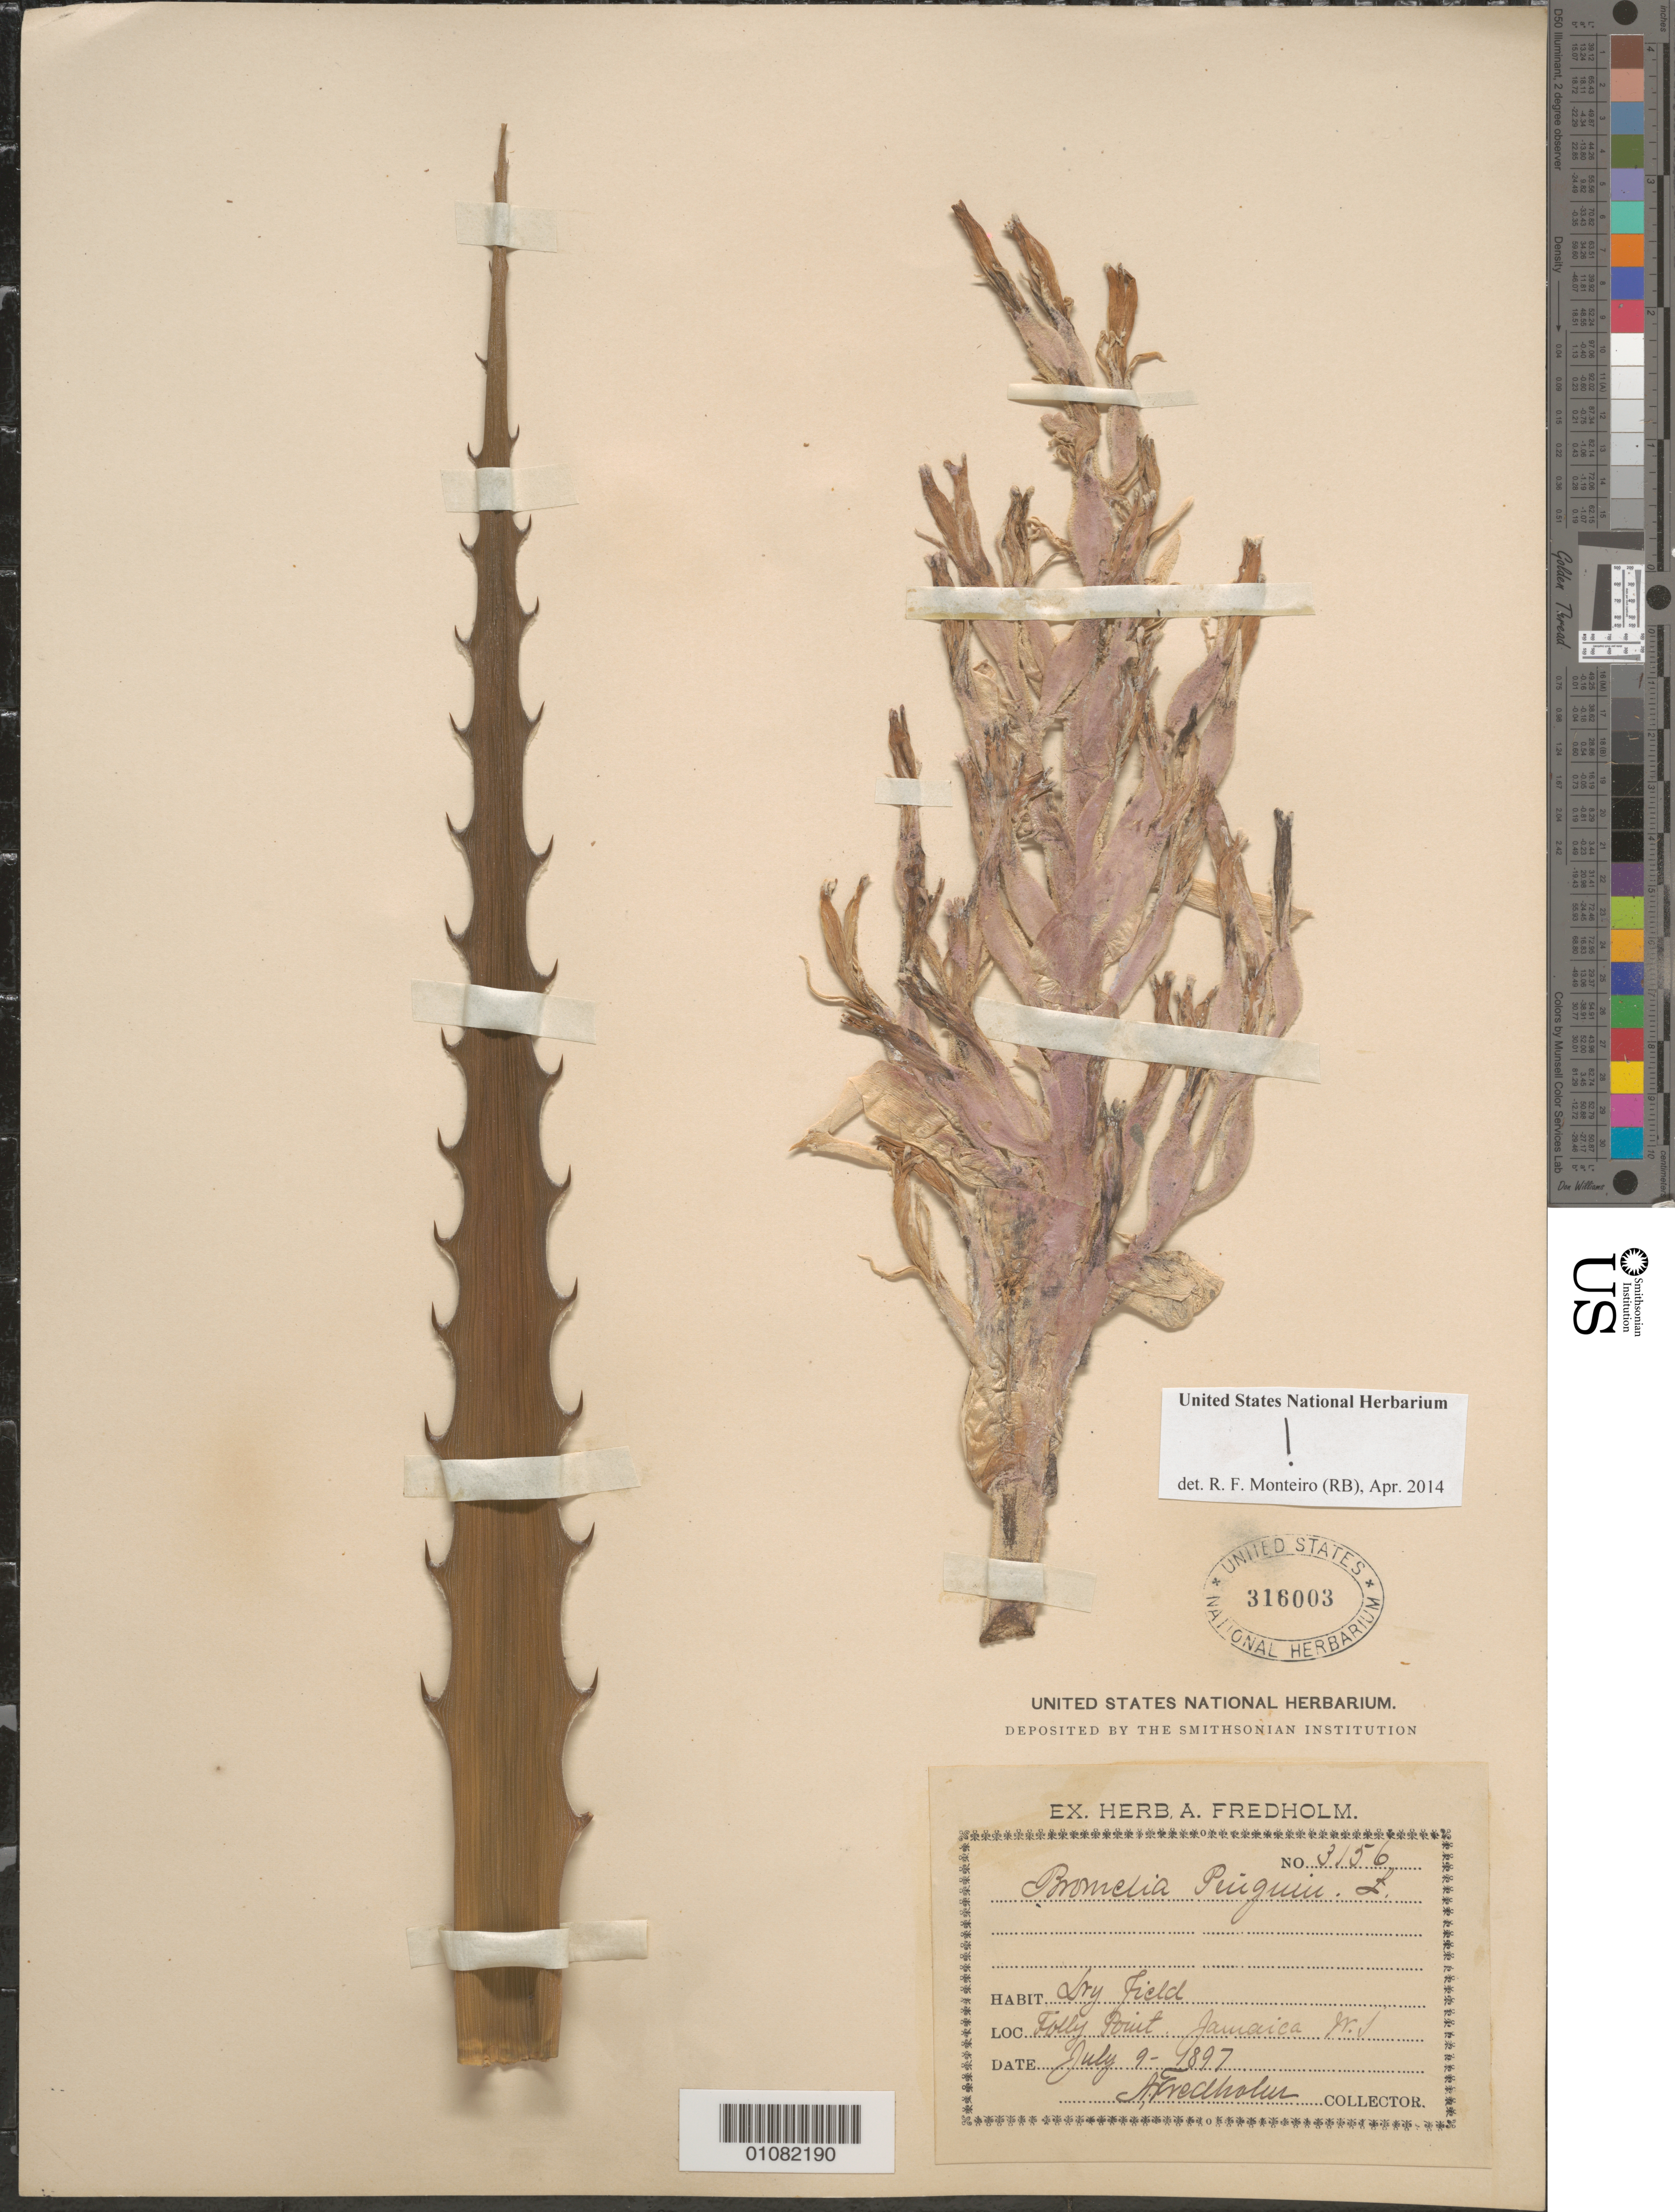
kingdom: Plantae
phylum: Tracheophyta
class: Liliopsida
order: Poales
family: Bromeliaceae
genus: Bromelia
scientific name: Bromelia pinguin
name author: L.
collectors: A. Fredholm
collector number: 3156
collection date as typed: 09 Jul 1897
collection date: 1897-07-09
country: Jamaica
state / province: Saint Thomas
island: Jamaica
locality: Folly Point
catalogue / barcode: US 316003